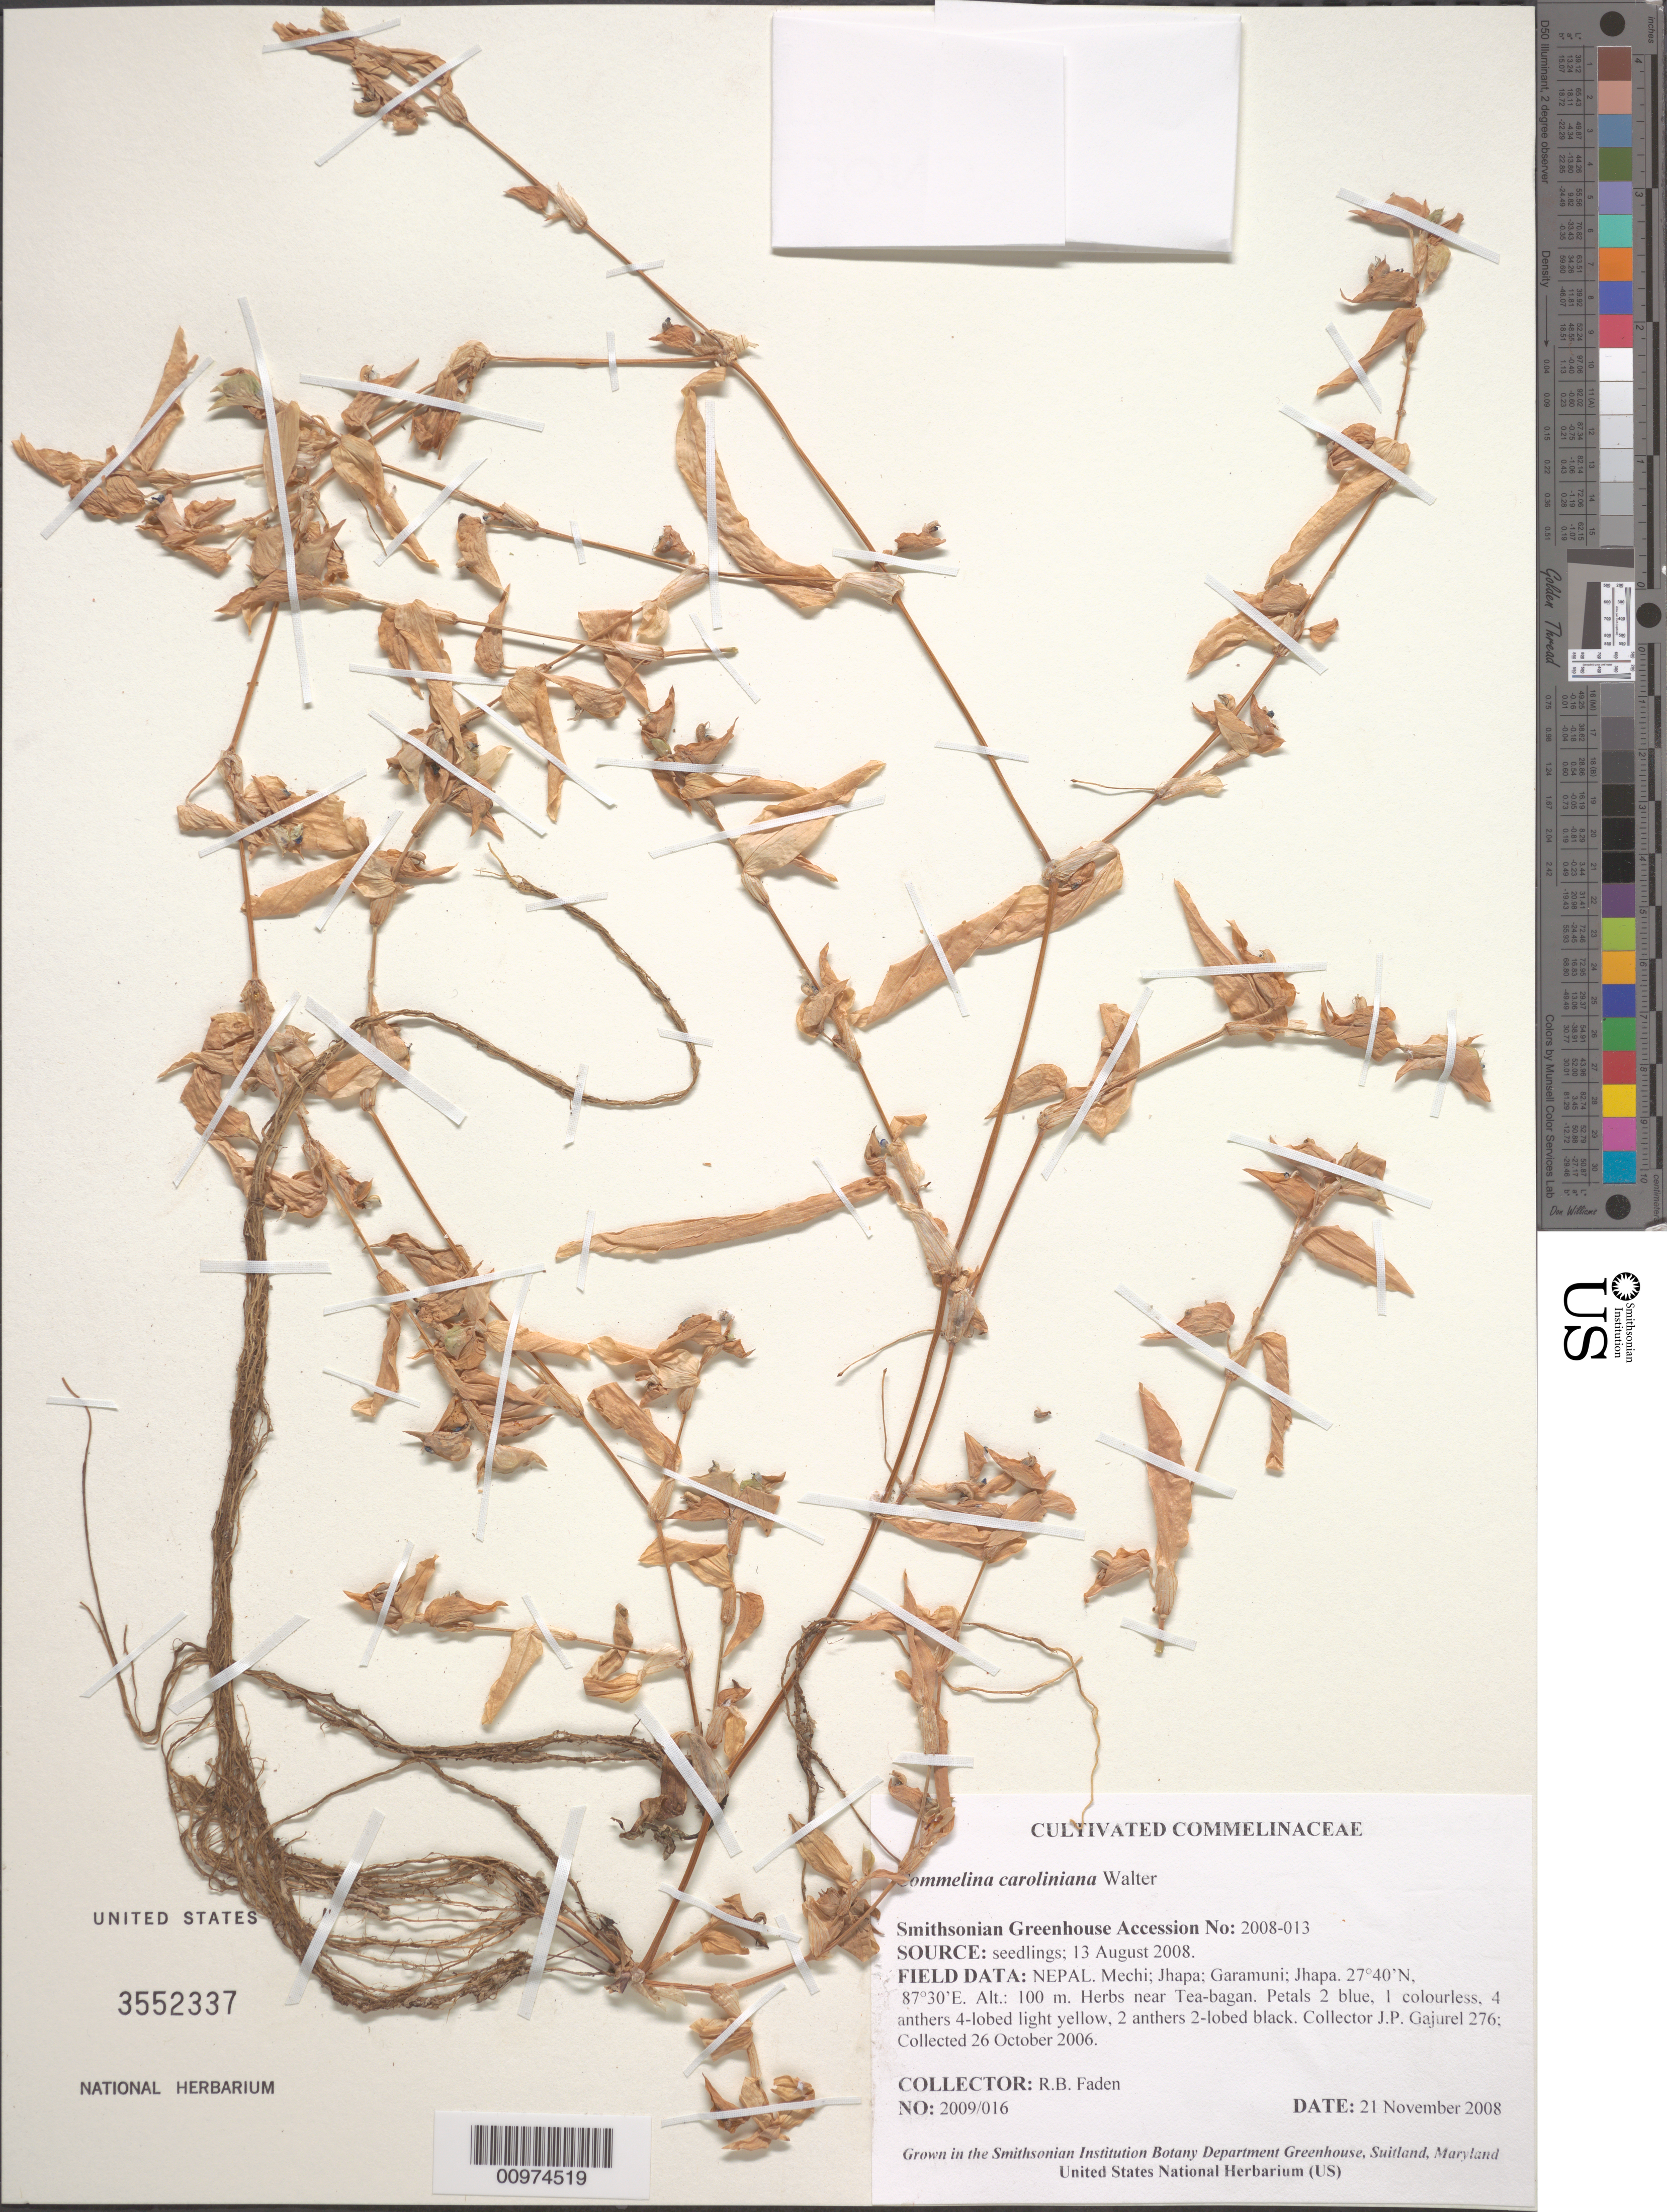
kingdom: Plantae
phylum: Tracheophyta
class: Liliopsida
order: Commelinales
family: Commelinaceae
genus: Commelina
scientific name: Commelina caroliniana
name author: Walter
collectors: R. B. Faden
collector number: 2009/016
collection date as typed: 21 Nov 2008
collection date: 2008-11-21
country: Nepal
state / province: Mechi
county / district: Jhapa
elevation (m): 100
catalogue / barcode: US 3552337